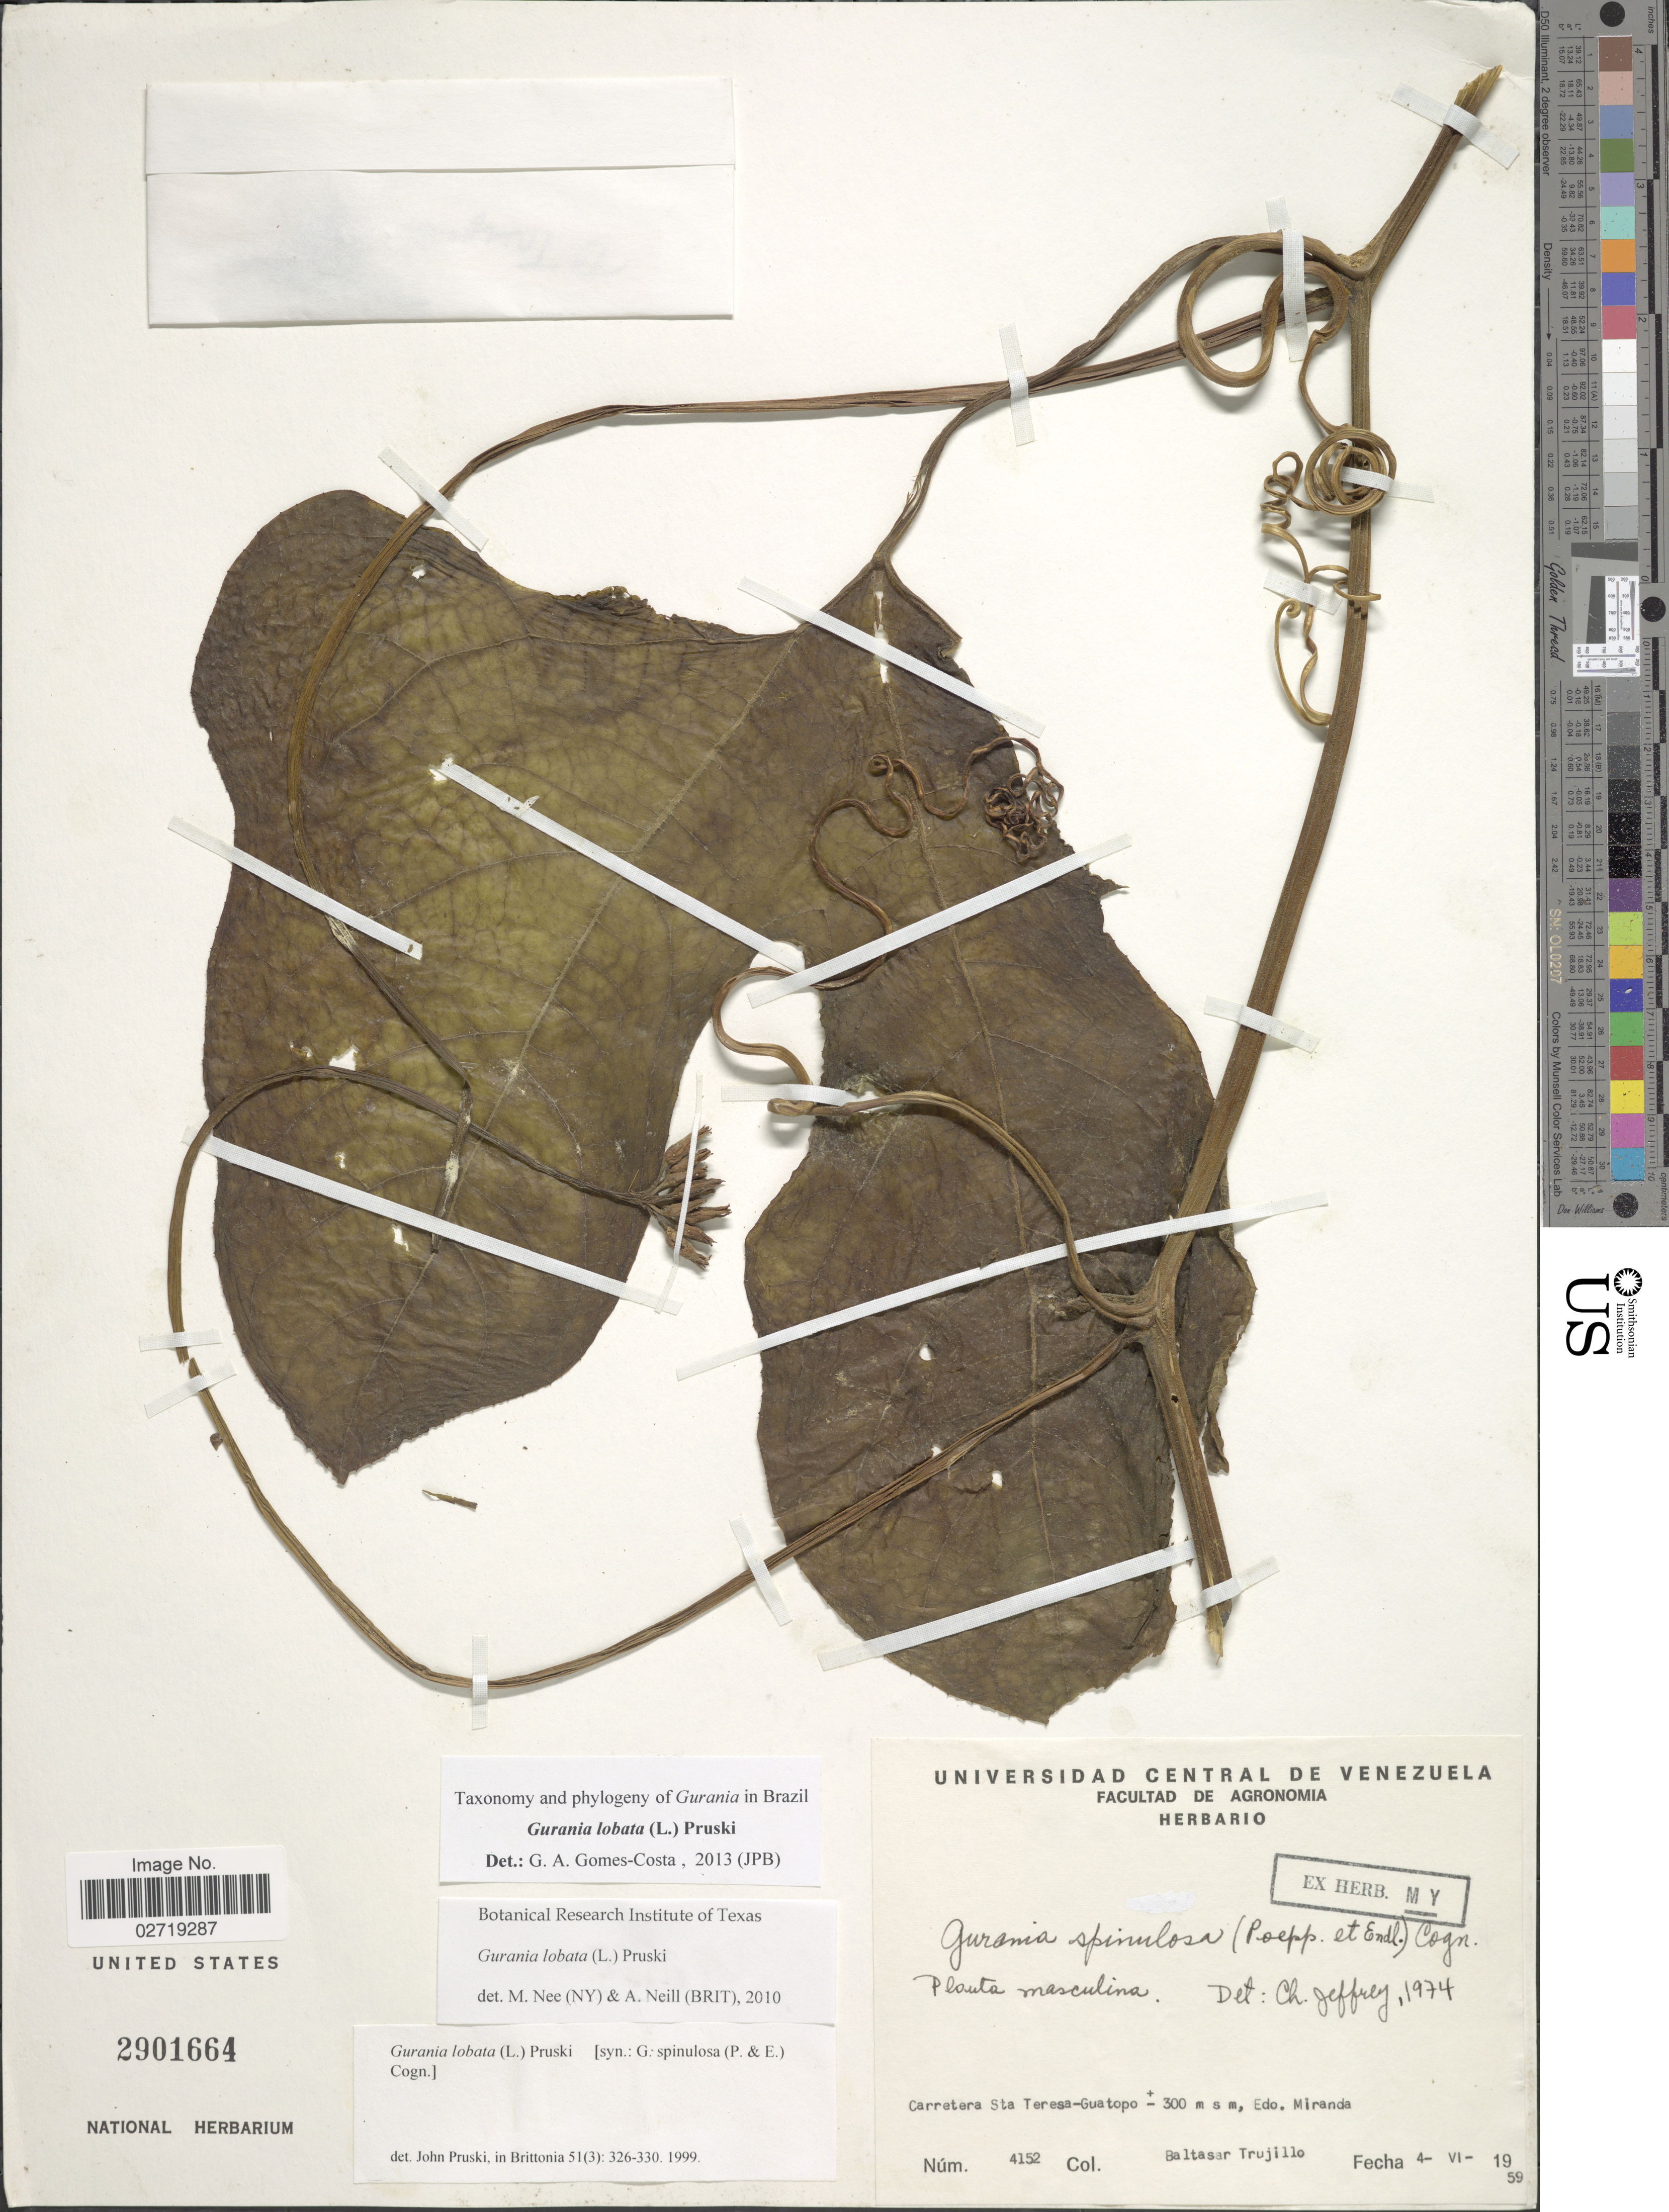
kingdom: Plantae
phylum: Tracheophyta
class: Magnoliopsida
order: Cucurbitales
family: Cucurbitaceae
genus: Gurania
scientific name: Gurania lobata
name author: (L.) Pruski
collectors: B. Trujillo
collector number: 4152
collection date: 1959-06-04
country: Venezuela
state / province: Miranda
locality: Carretera Sta Teresa-Guatopo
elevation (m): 300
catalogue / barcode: US 2901664